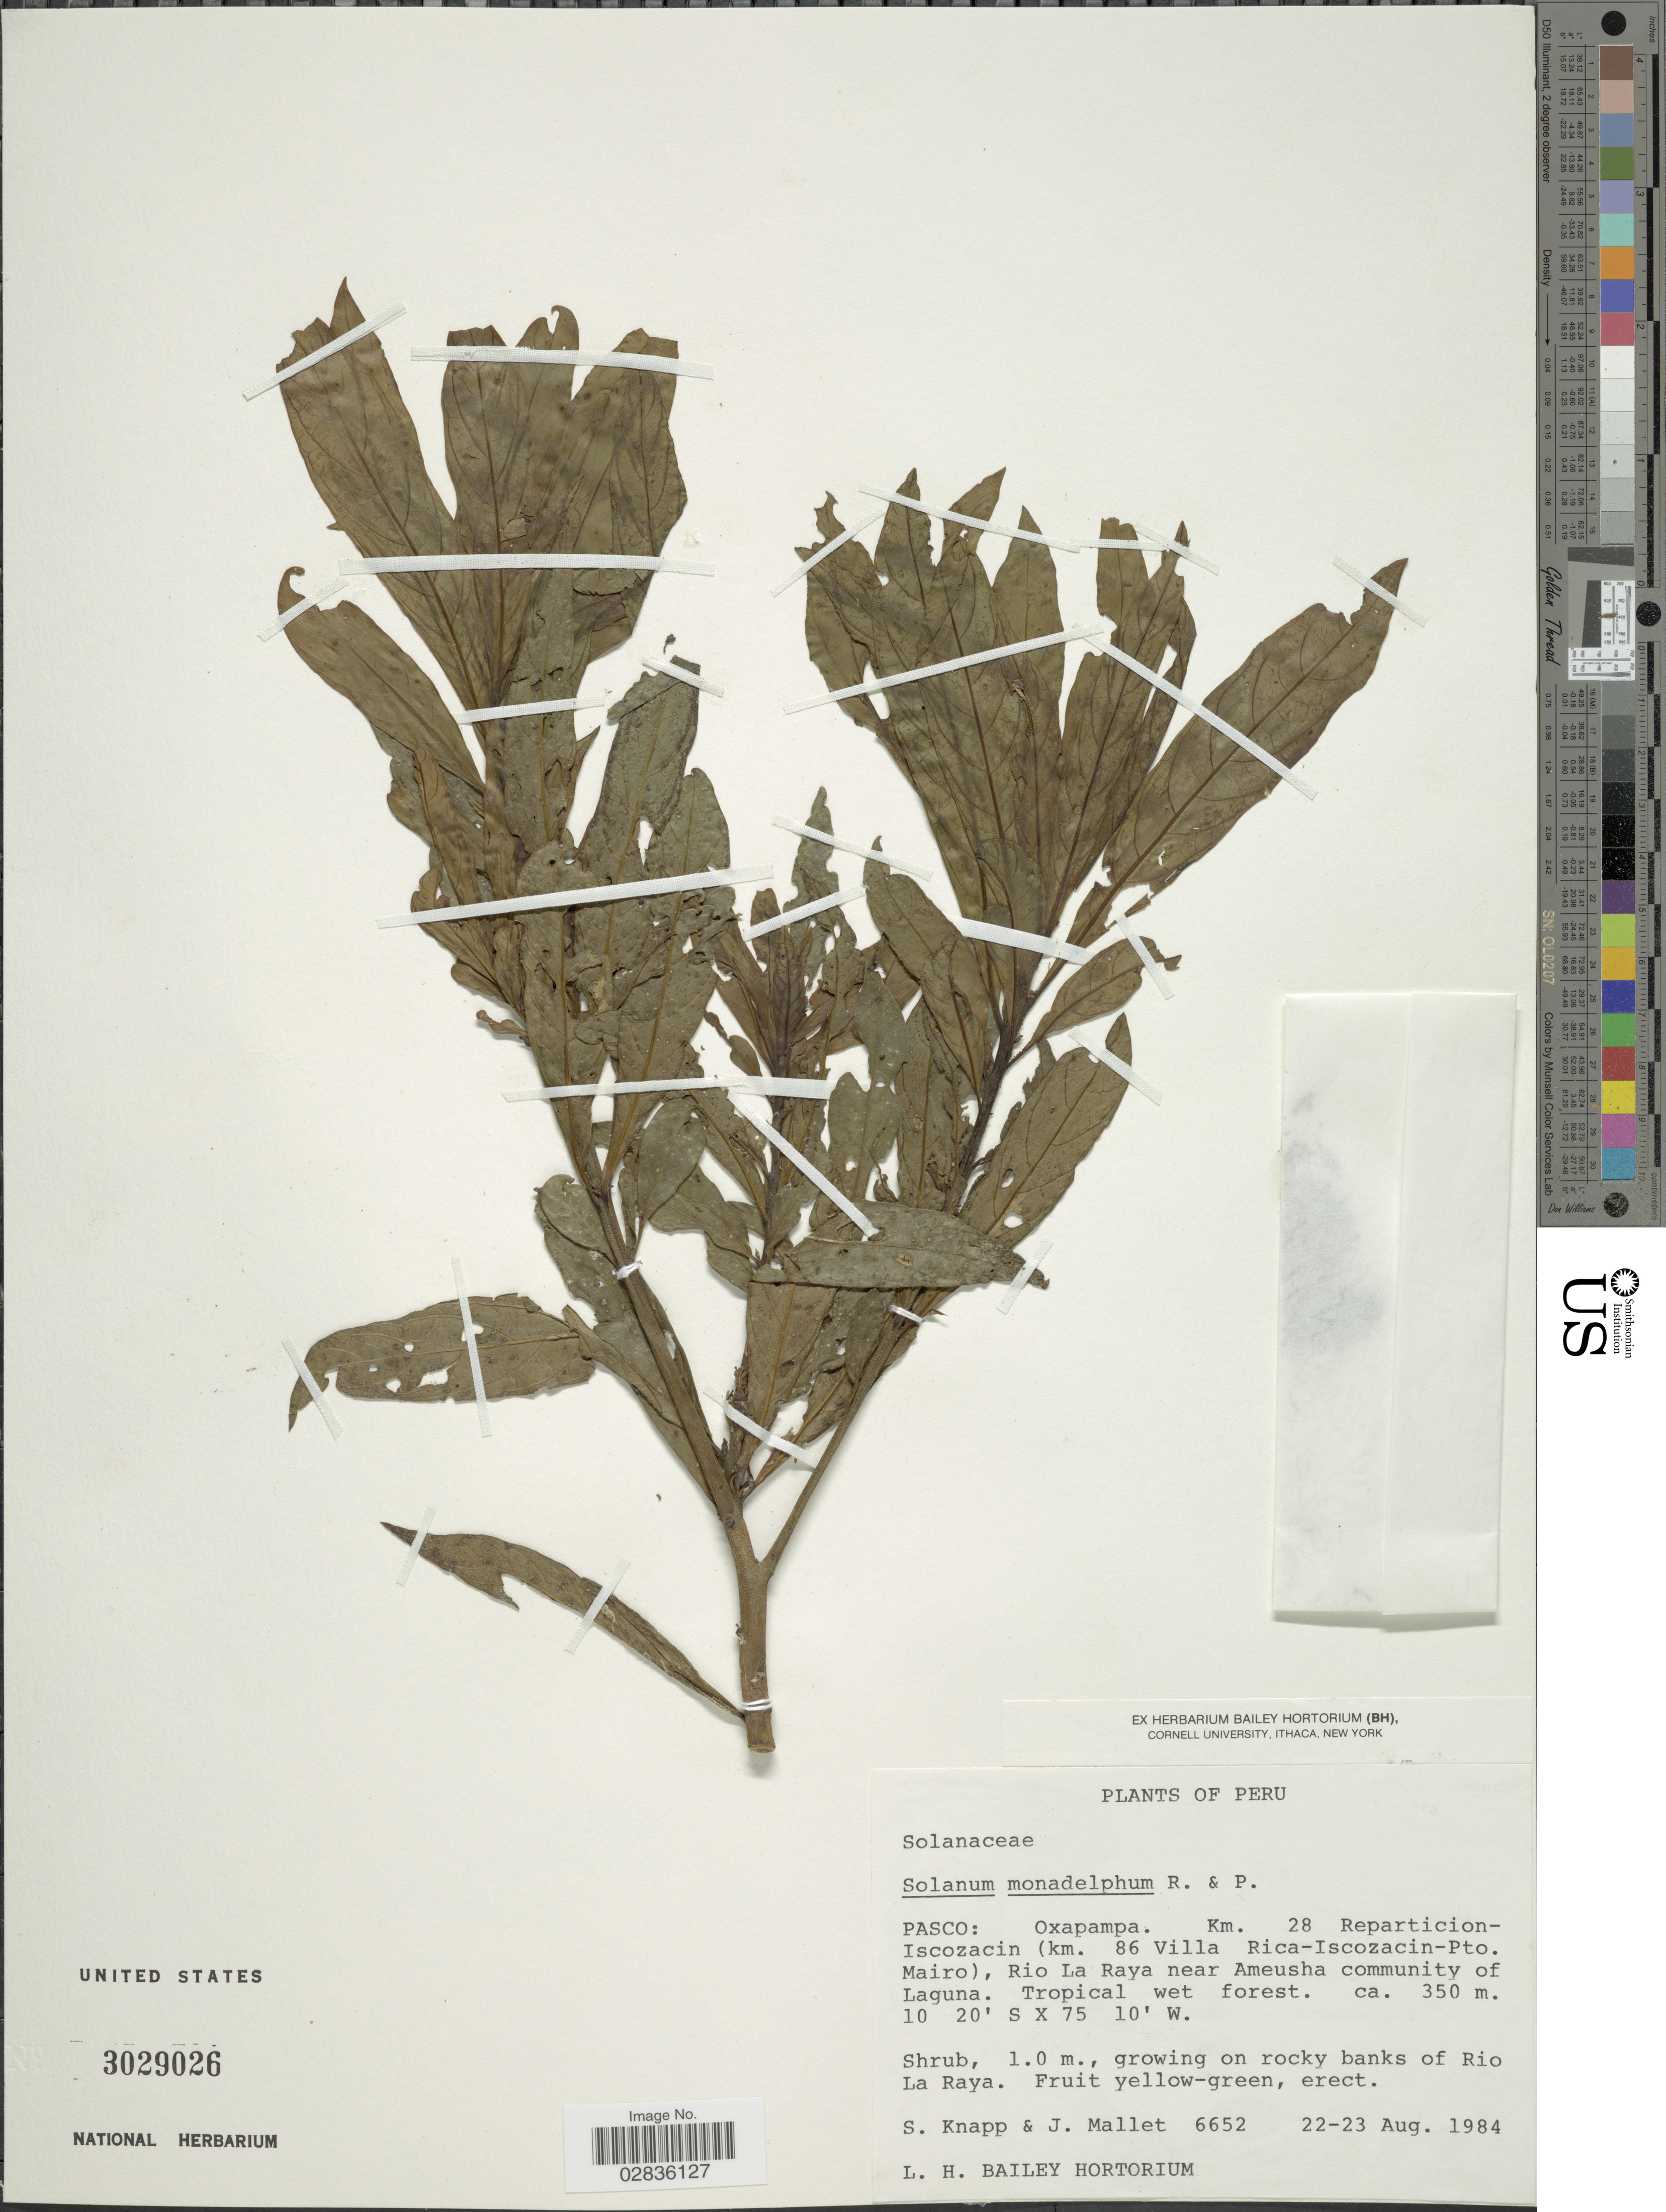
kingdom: Plantae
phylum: Tracheophyta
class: Magnoliopsida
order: Solanales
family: Solanaceae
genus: Solanum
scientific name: Solanum monadelphum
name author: Van Heurck & Müll. Arg.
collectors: S. Knapp & J. Mallet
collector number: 6652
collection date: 1984-08-22/1984-08-23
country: Peru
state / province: Pasco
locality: Oxapampa. Km. 28 Reparticion-Iscozacin (km. 86 Villa Rica-Iscozacin-Pto. Mairo), Rio La Raya near Ameusha community of Laguna.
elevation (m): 350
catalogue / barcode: US 3029026